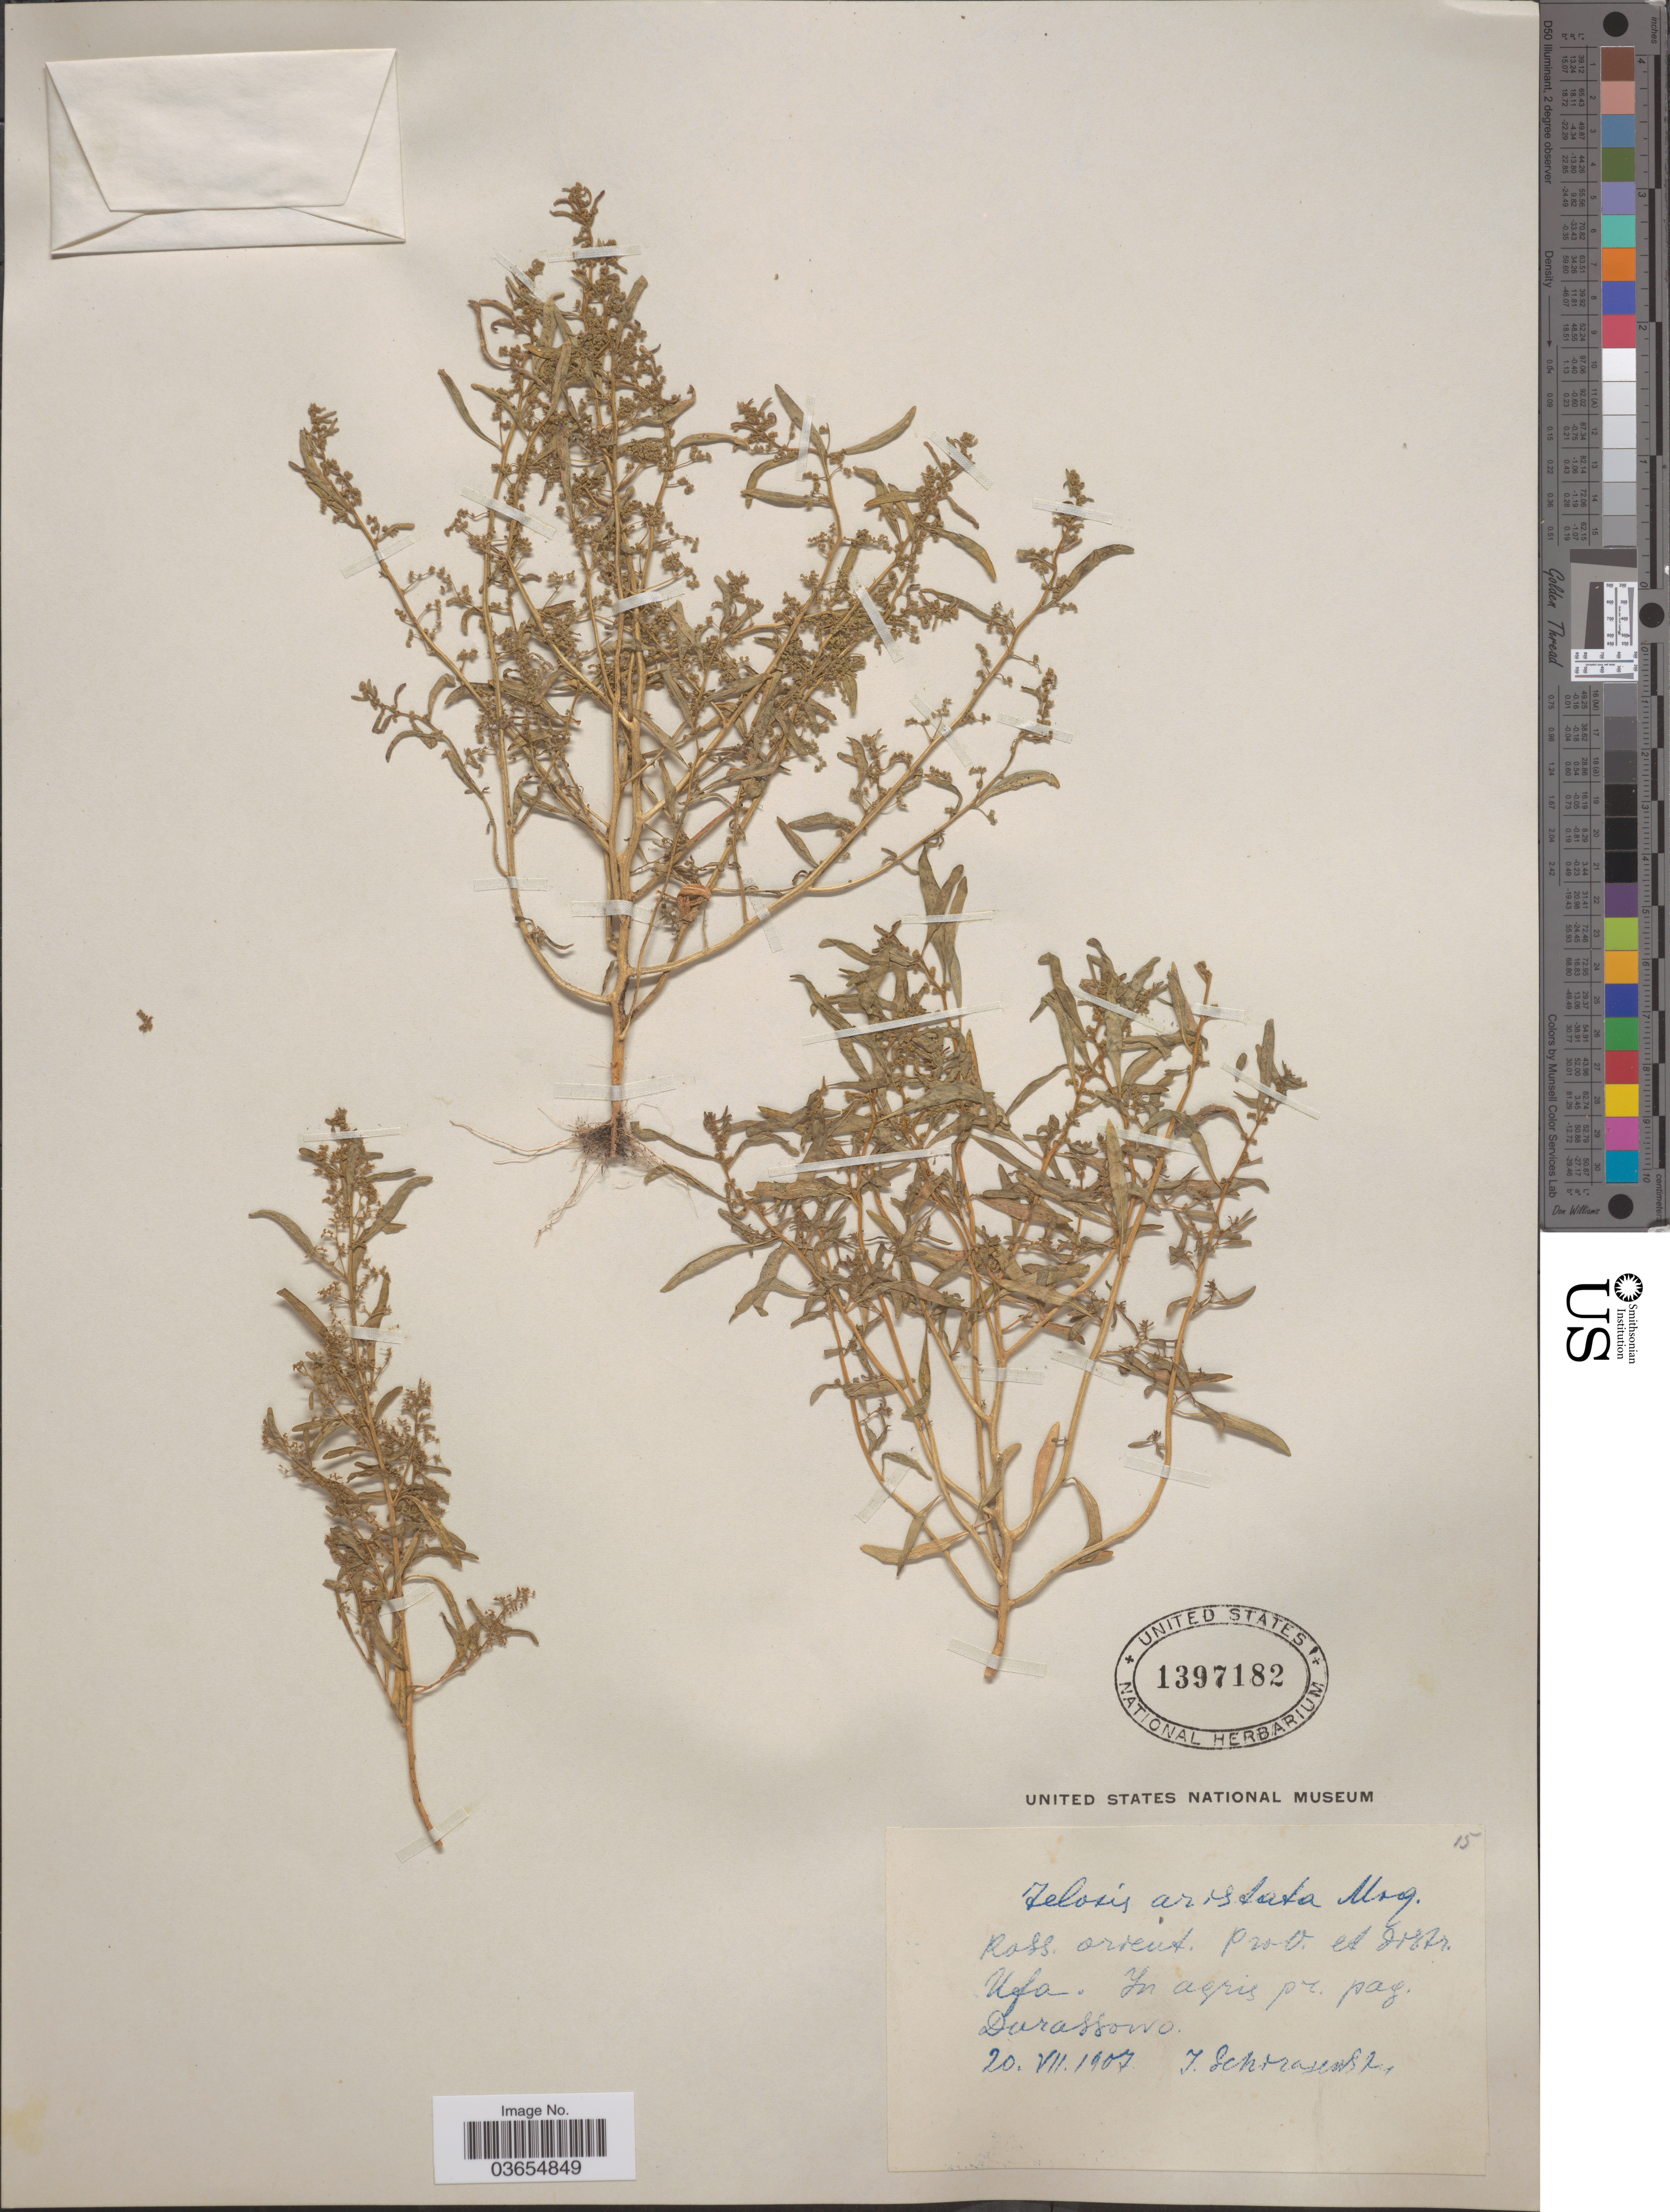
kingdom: Plantae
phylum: Tracheophyta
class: Magnoliopsida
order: Caryophyllales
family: Amaranthaceae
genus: Chenopodium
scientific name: Chenopodium aristatum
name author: L.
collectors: I. Schiraevsky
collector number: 15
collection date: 1907-07-20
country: Russian Federation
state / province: Bashkortostan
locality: Ross. orient. Prov. et Distr. Ufa. In agris pr. pag. Durassowo.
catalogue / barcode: US 1397182